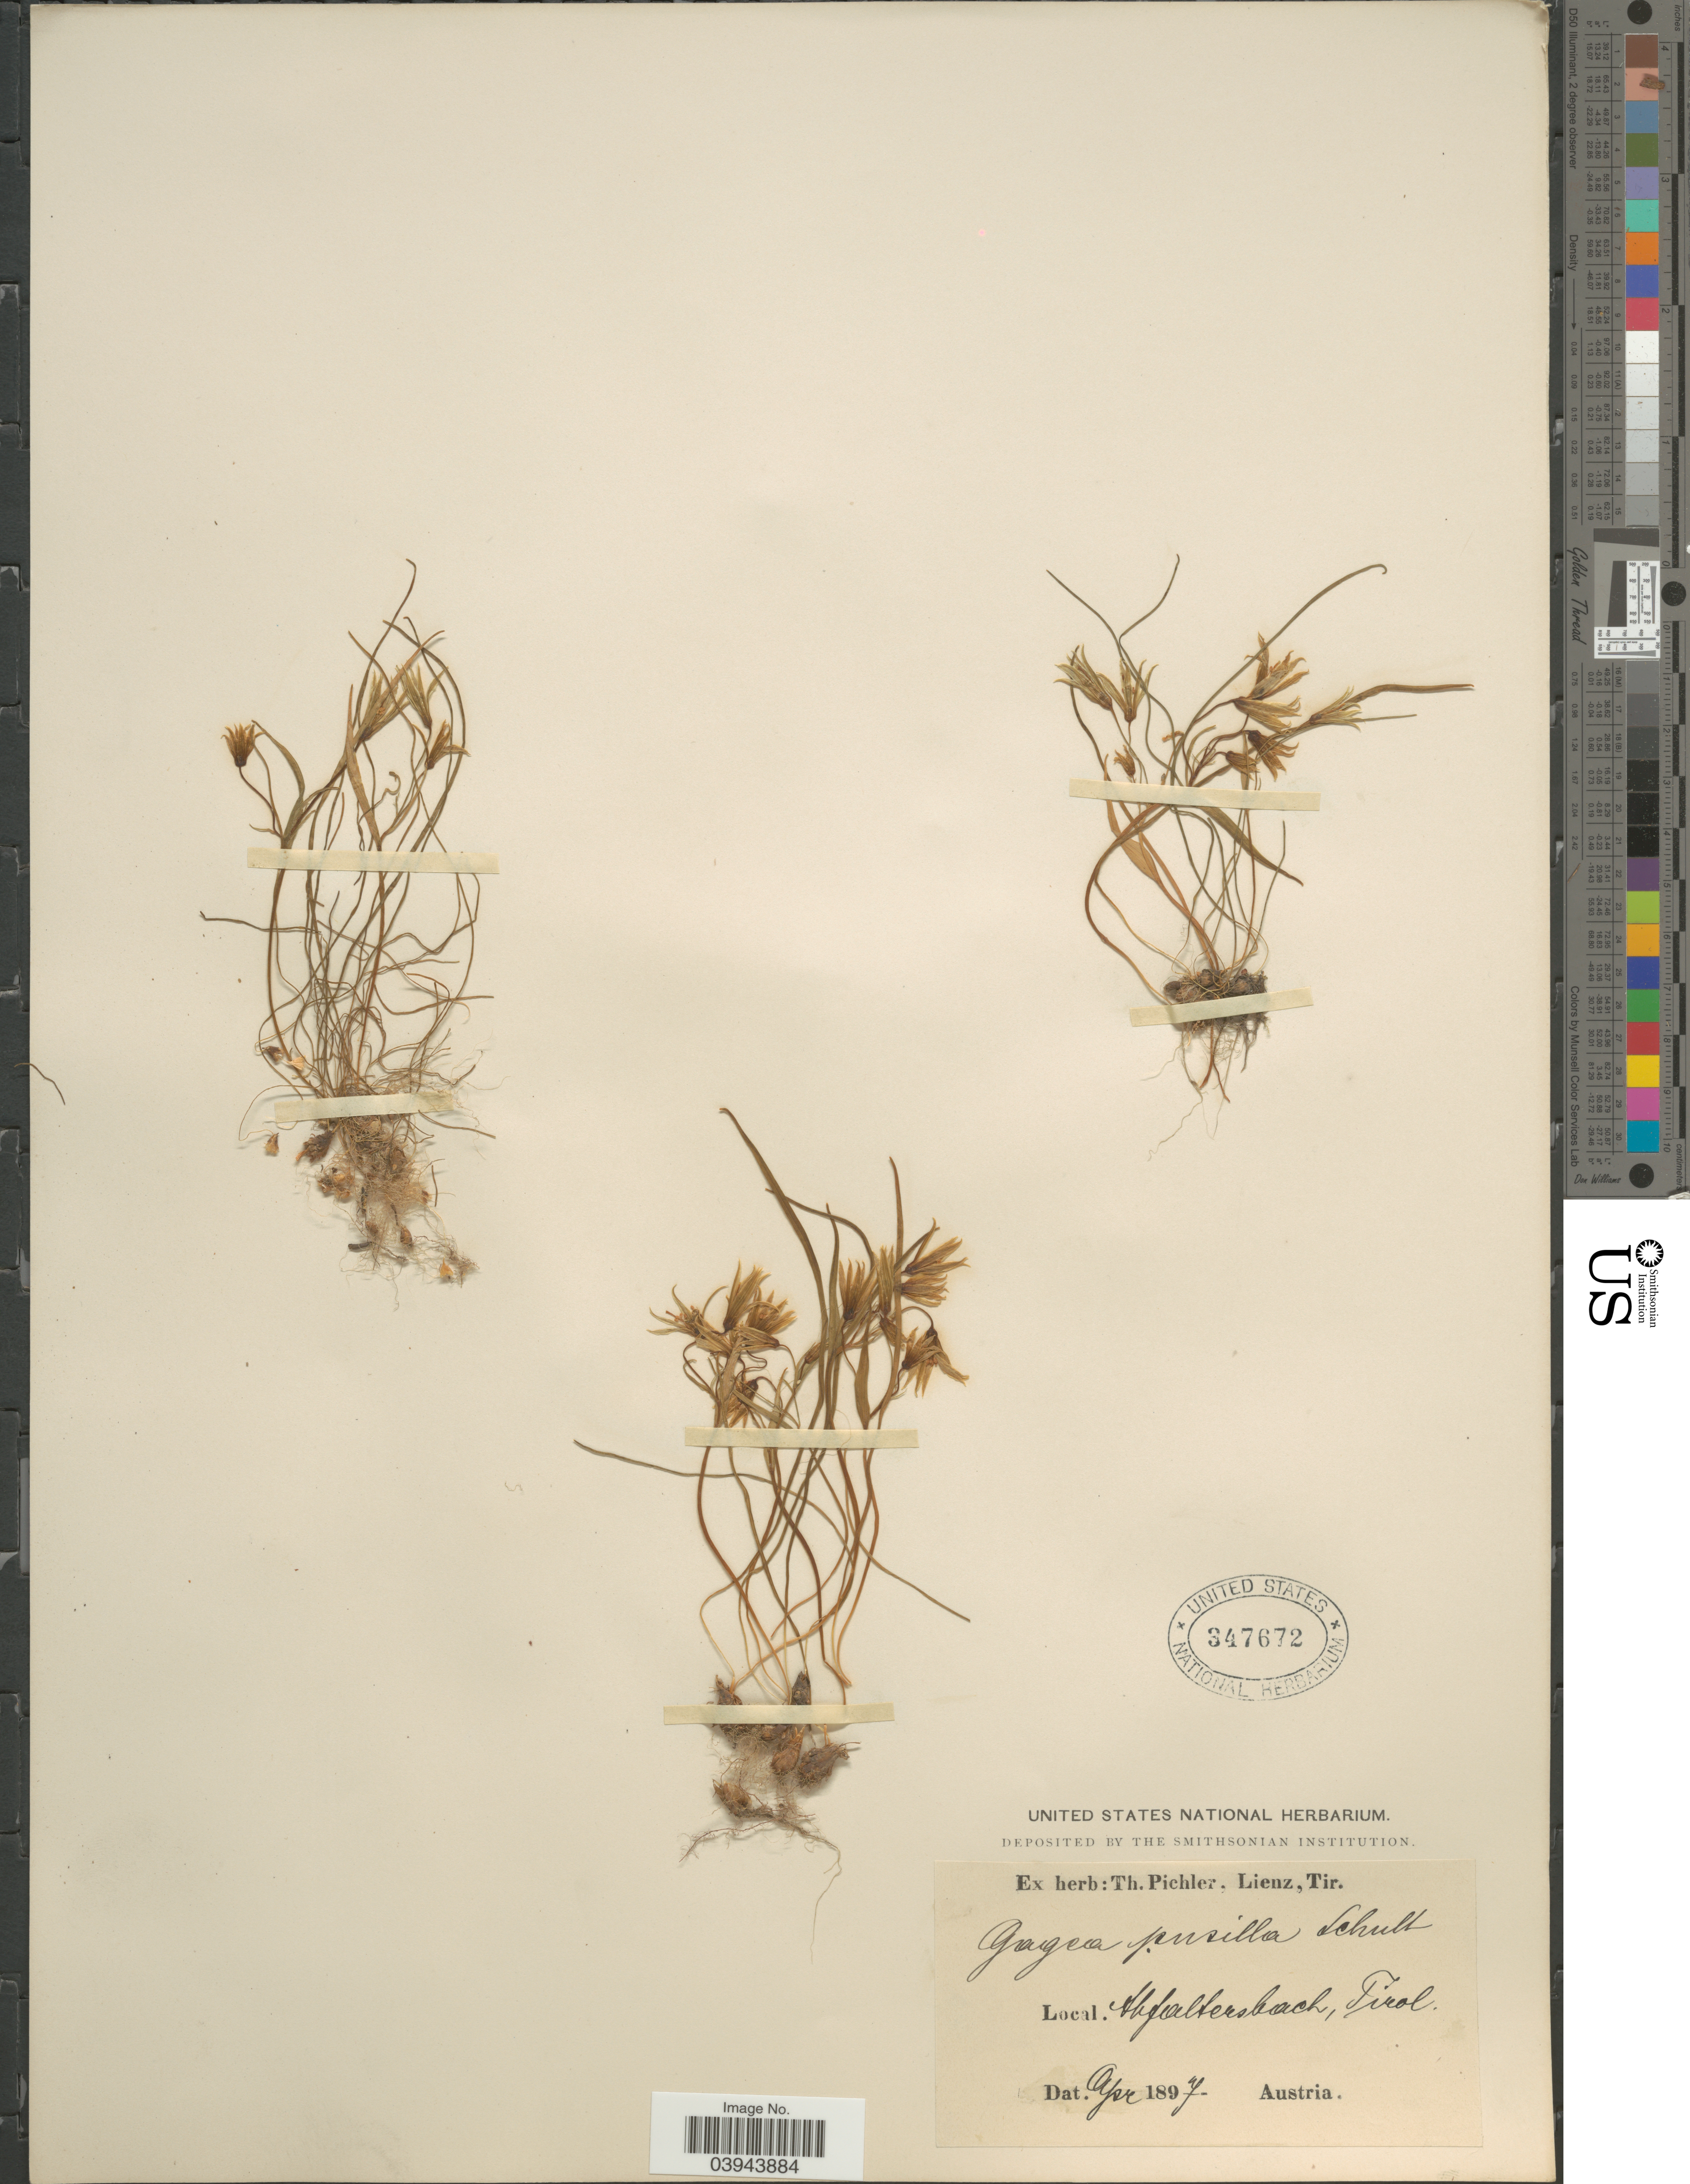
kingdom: Plantae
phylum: Tracheophyta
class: Liliopsida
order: Liliales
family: Liliaceae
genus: Gagea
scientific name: Gagea pusilla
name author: (F.W. Schmidt) Sweet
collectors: ex herb. T. Pichler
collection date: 1897-04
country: Austria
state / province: Tirol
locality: Abfaltersbach.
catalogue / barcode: US 347672